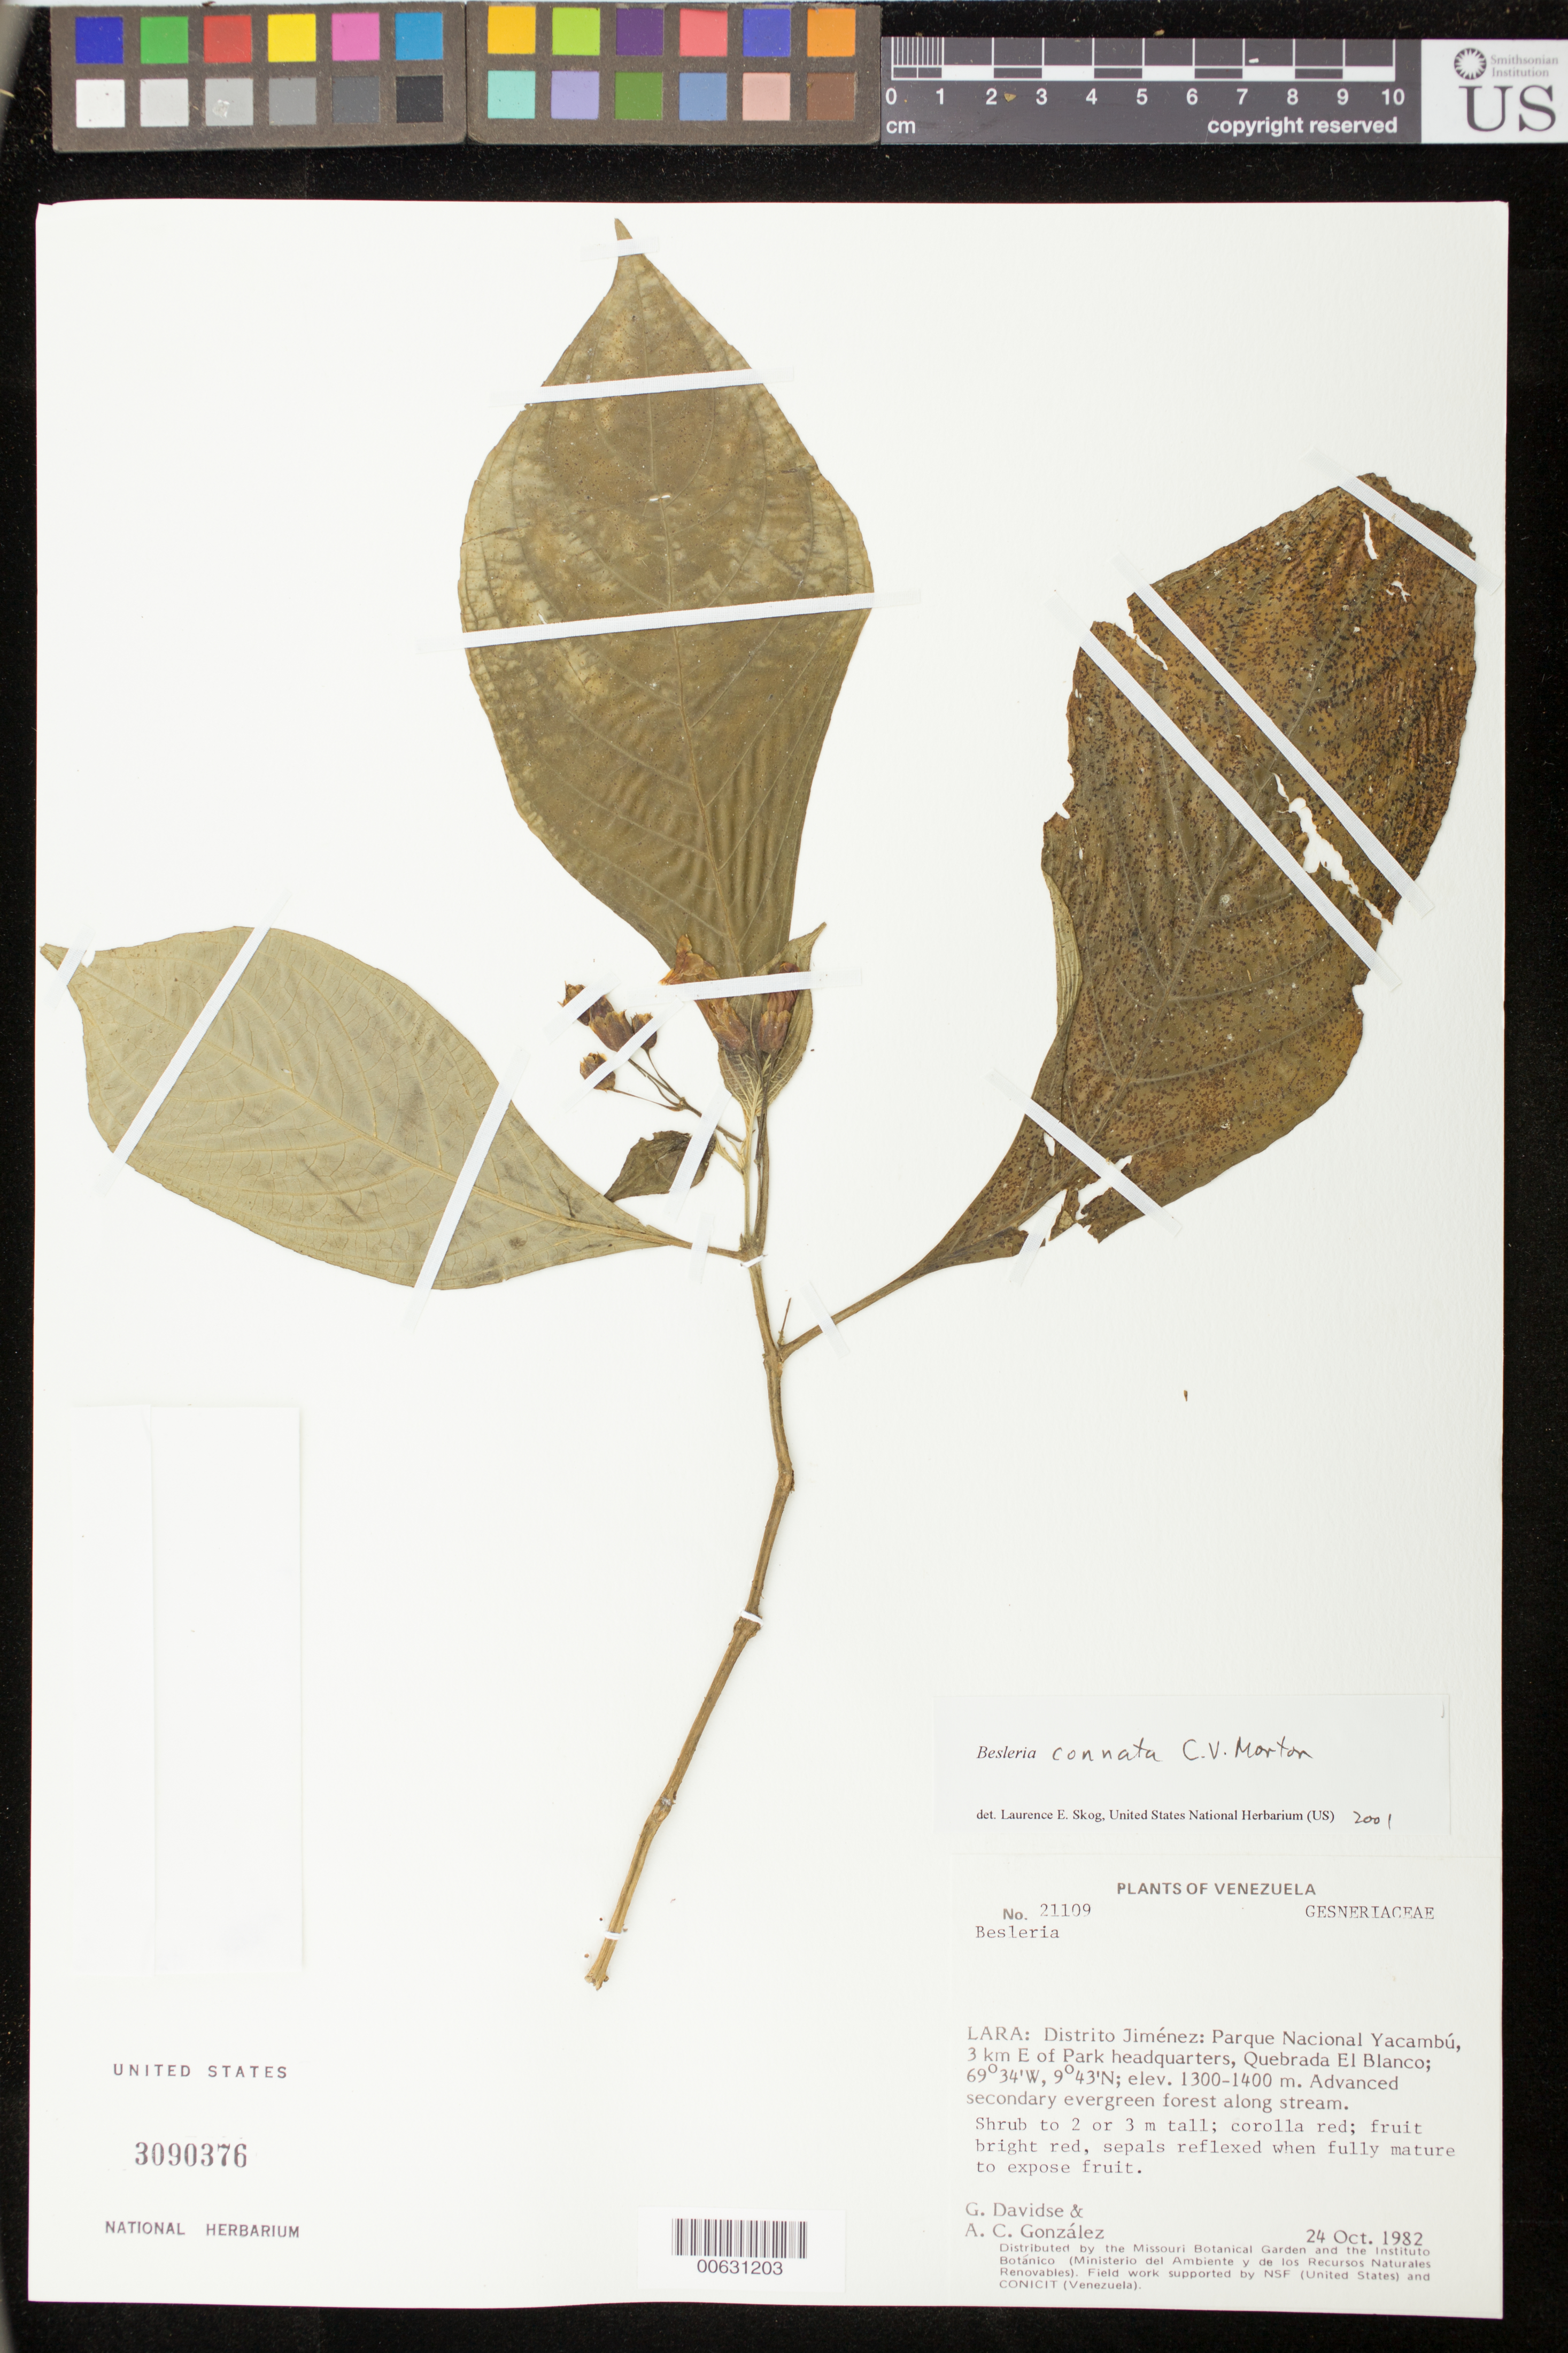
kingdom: Plantae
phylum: Tracheophyta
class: Magnoliopsida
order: Lamiales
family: Gesneriaceae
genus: Besleria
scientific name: Besleria connata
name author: C.V. Morton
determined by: Skog, Laurence E.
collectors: G. Davidse & A. C. González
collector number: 21109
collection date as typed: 24 Oct 1982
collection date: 1982-10-24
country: Venezuela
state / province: Lara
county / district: Jiménez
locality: Distrito Jiménez: Parque Nacional Yacambú, 3 km E of Park headquarters, Quebrada El Blanco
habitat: Advanced secondary evergreen forest along stream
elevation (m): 1300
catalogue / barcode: US 3090376